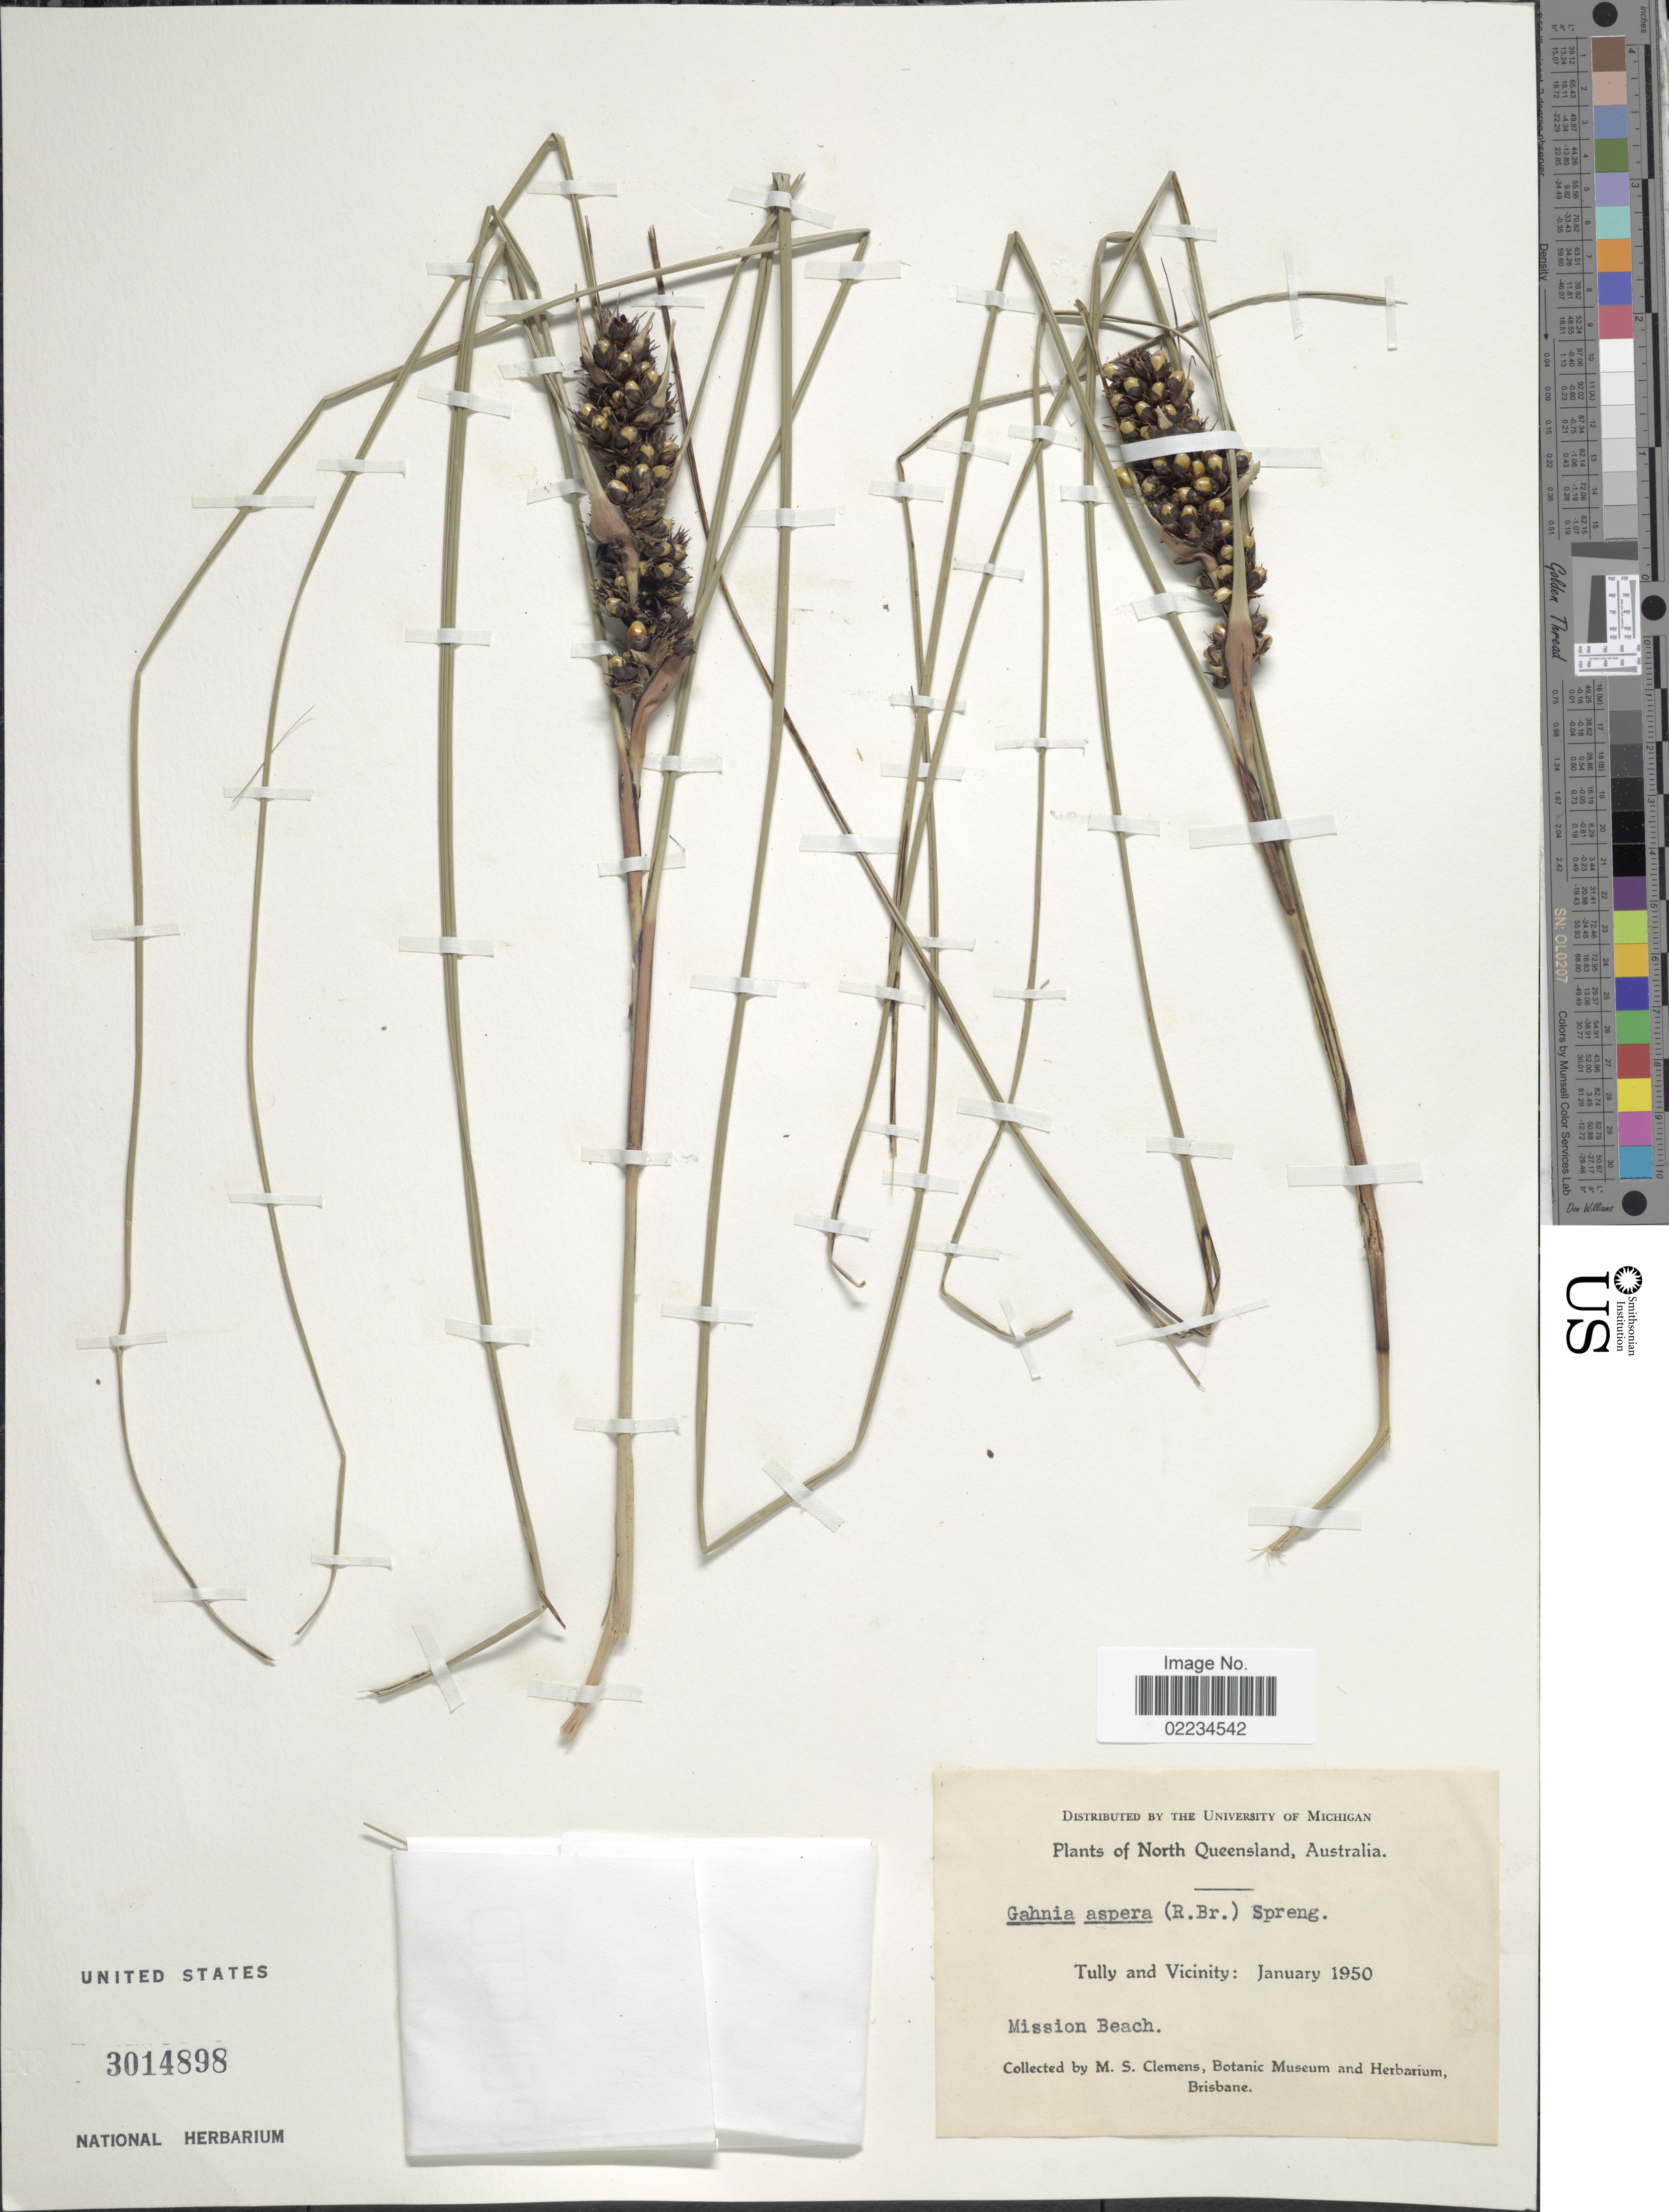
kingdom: Plantae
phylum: Tracheophyta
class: Liliopsida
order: Poales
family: Cyperaceae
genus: Gahnia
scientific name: Gahnia aspera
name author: (R. Br.) Spreng.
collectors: M. S. Clemens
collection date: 1950-01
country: Australia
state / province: Queensland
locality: North Queensland, Tully and Vicinity, Mission Beach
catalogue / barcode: US 3014898